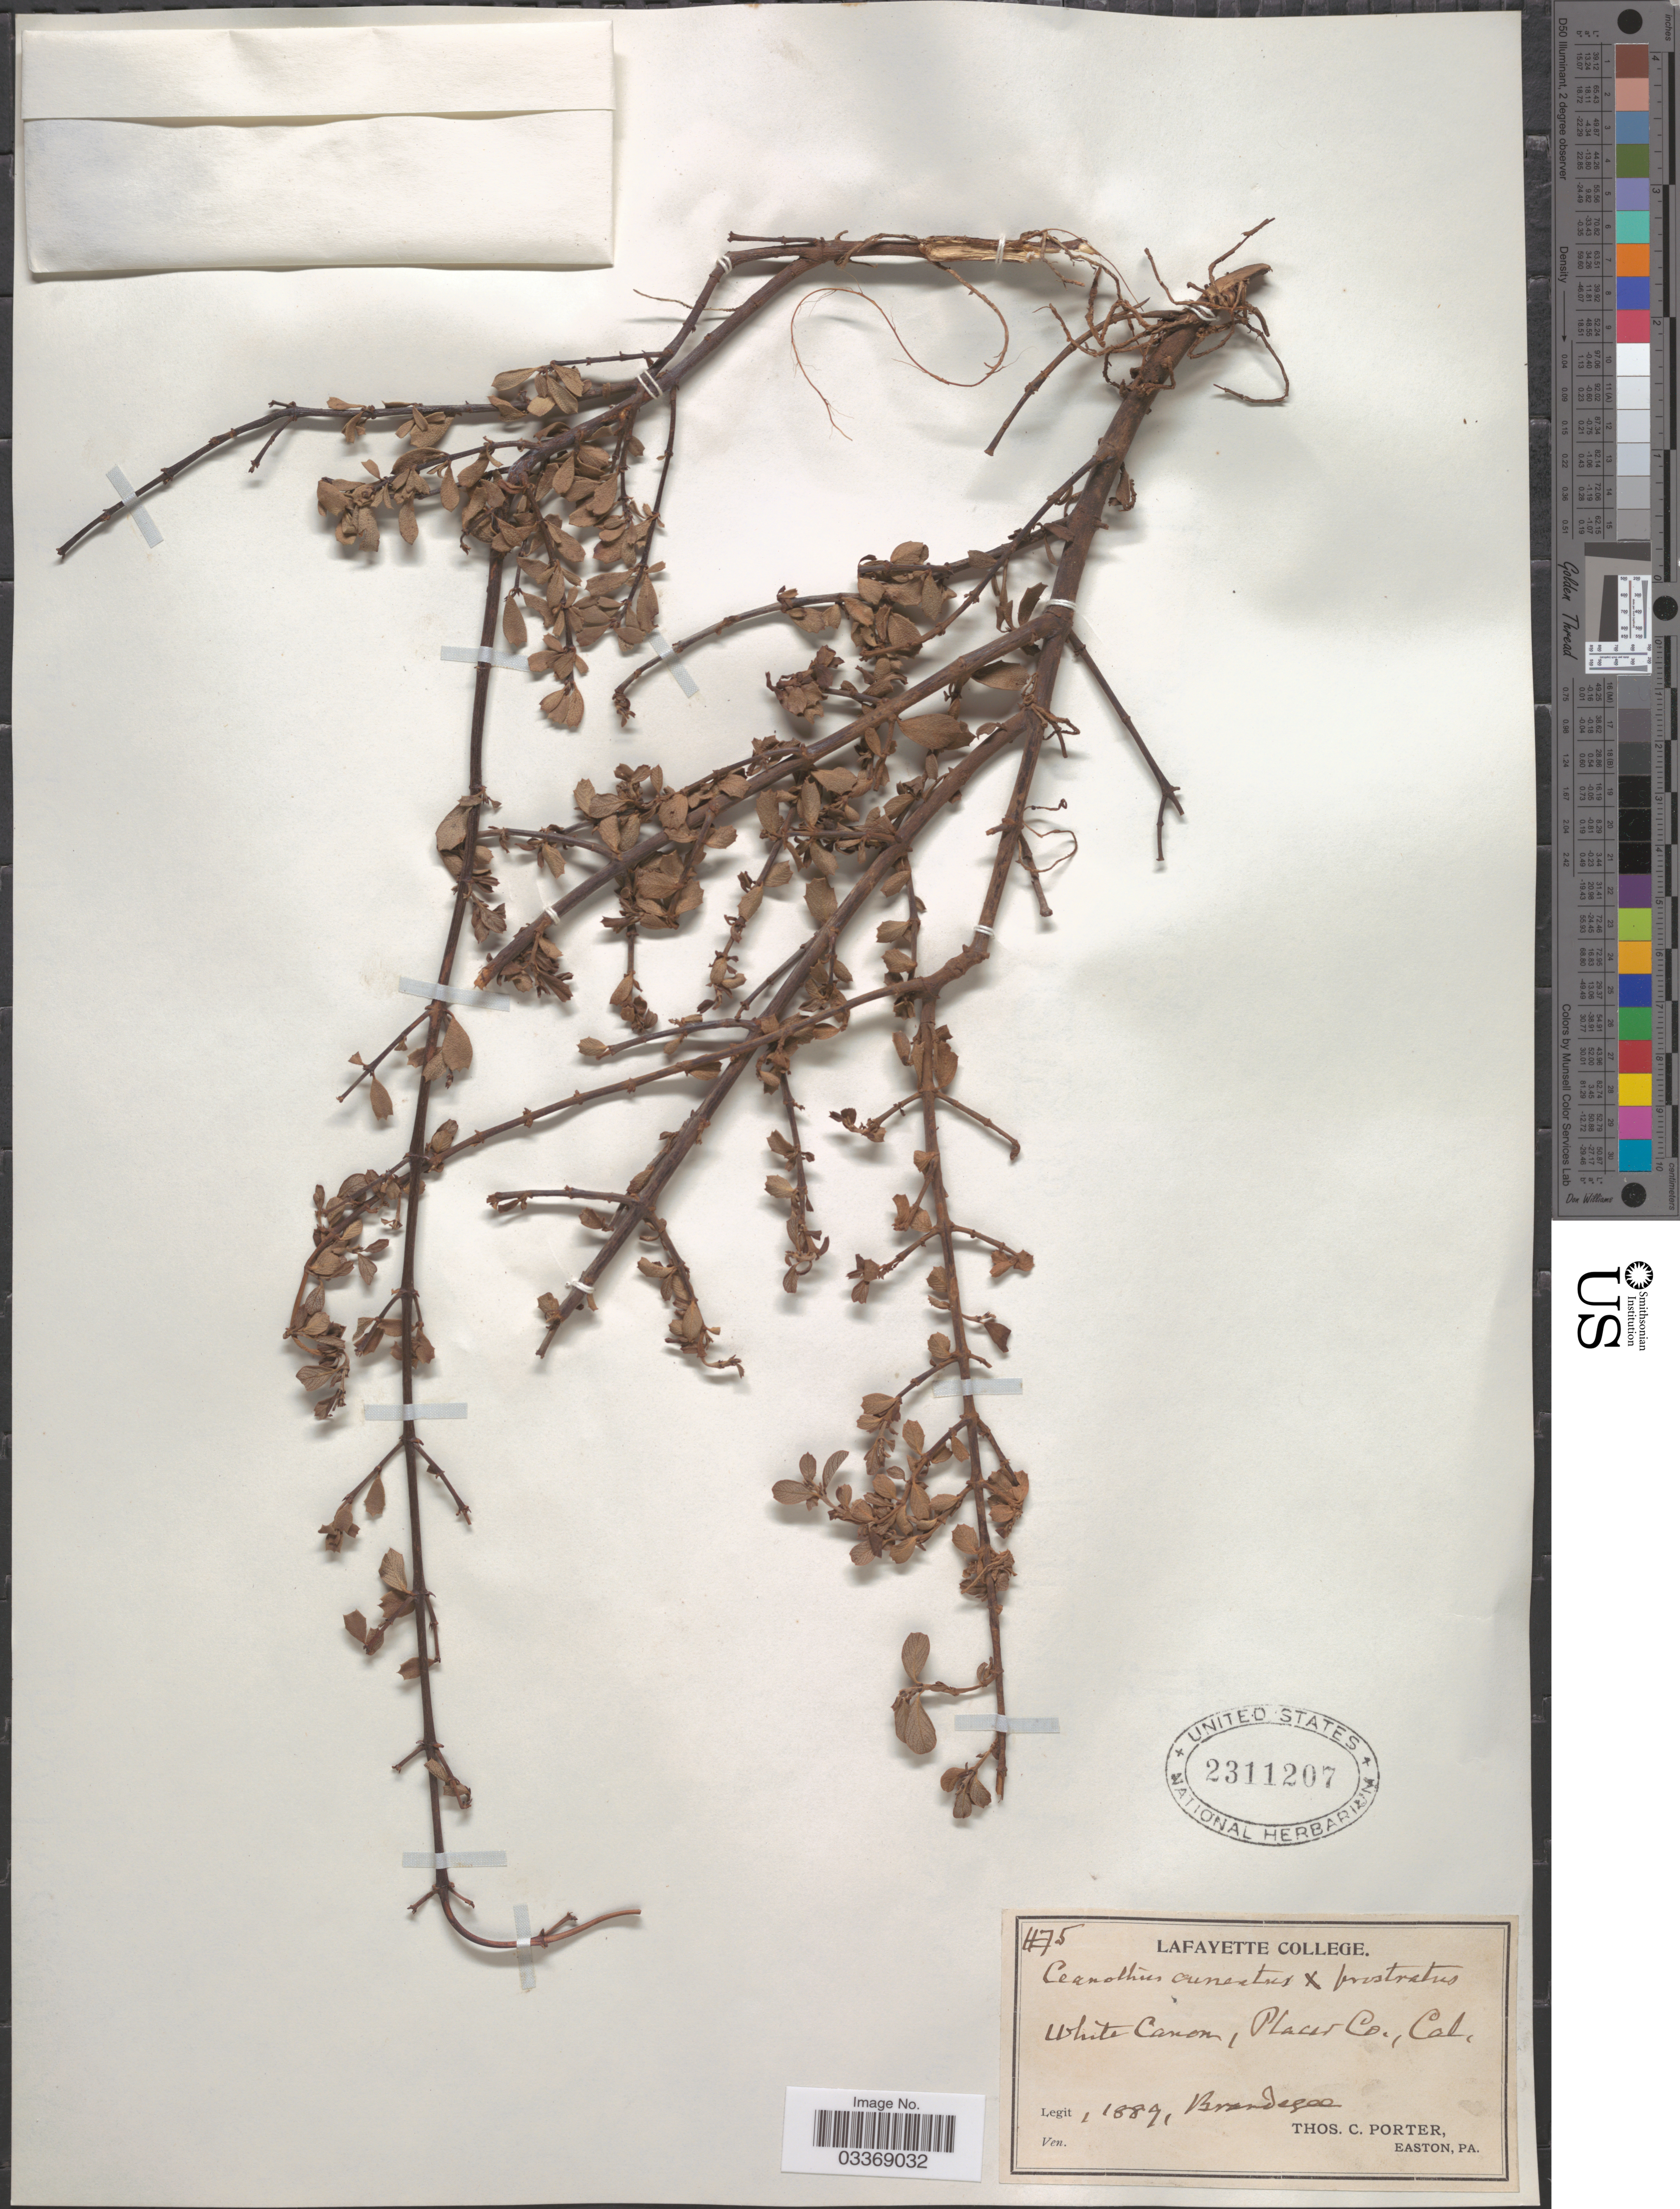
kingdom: Plantae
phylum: Tracheophyta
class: Magnoliopsida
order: Rosales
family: Rhamnaceae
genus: Ceanothus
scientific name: Ceanothus cuneatus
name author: (Hook.) Nutt.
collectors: -- Brandegee & T. Porter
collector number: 75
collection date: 1889-01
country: United States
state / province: California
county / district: Placer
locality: White Canon, Placer co.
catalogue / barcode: US 2311207